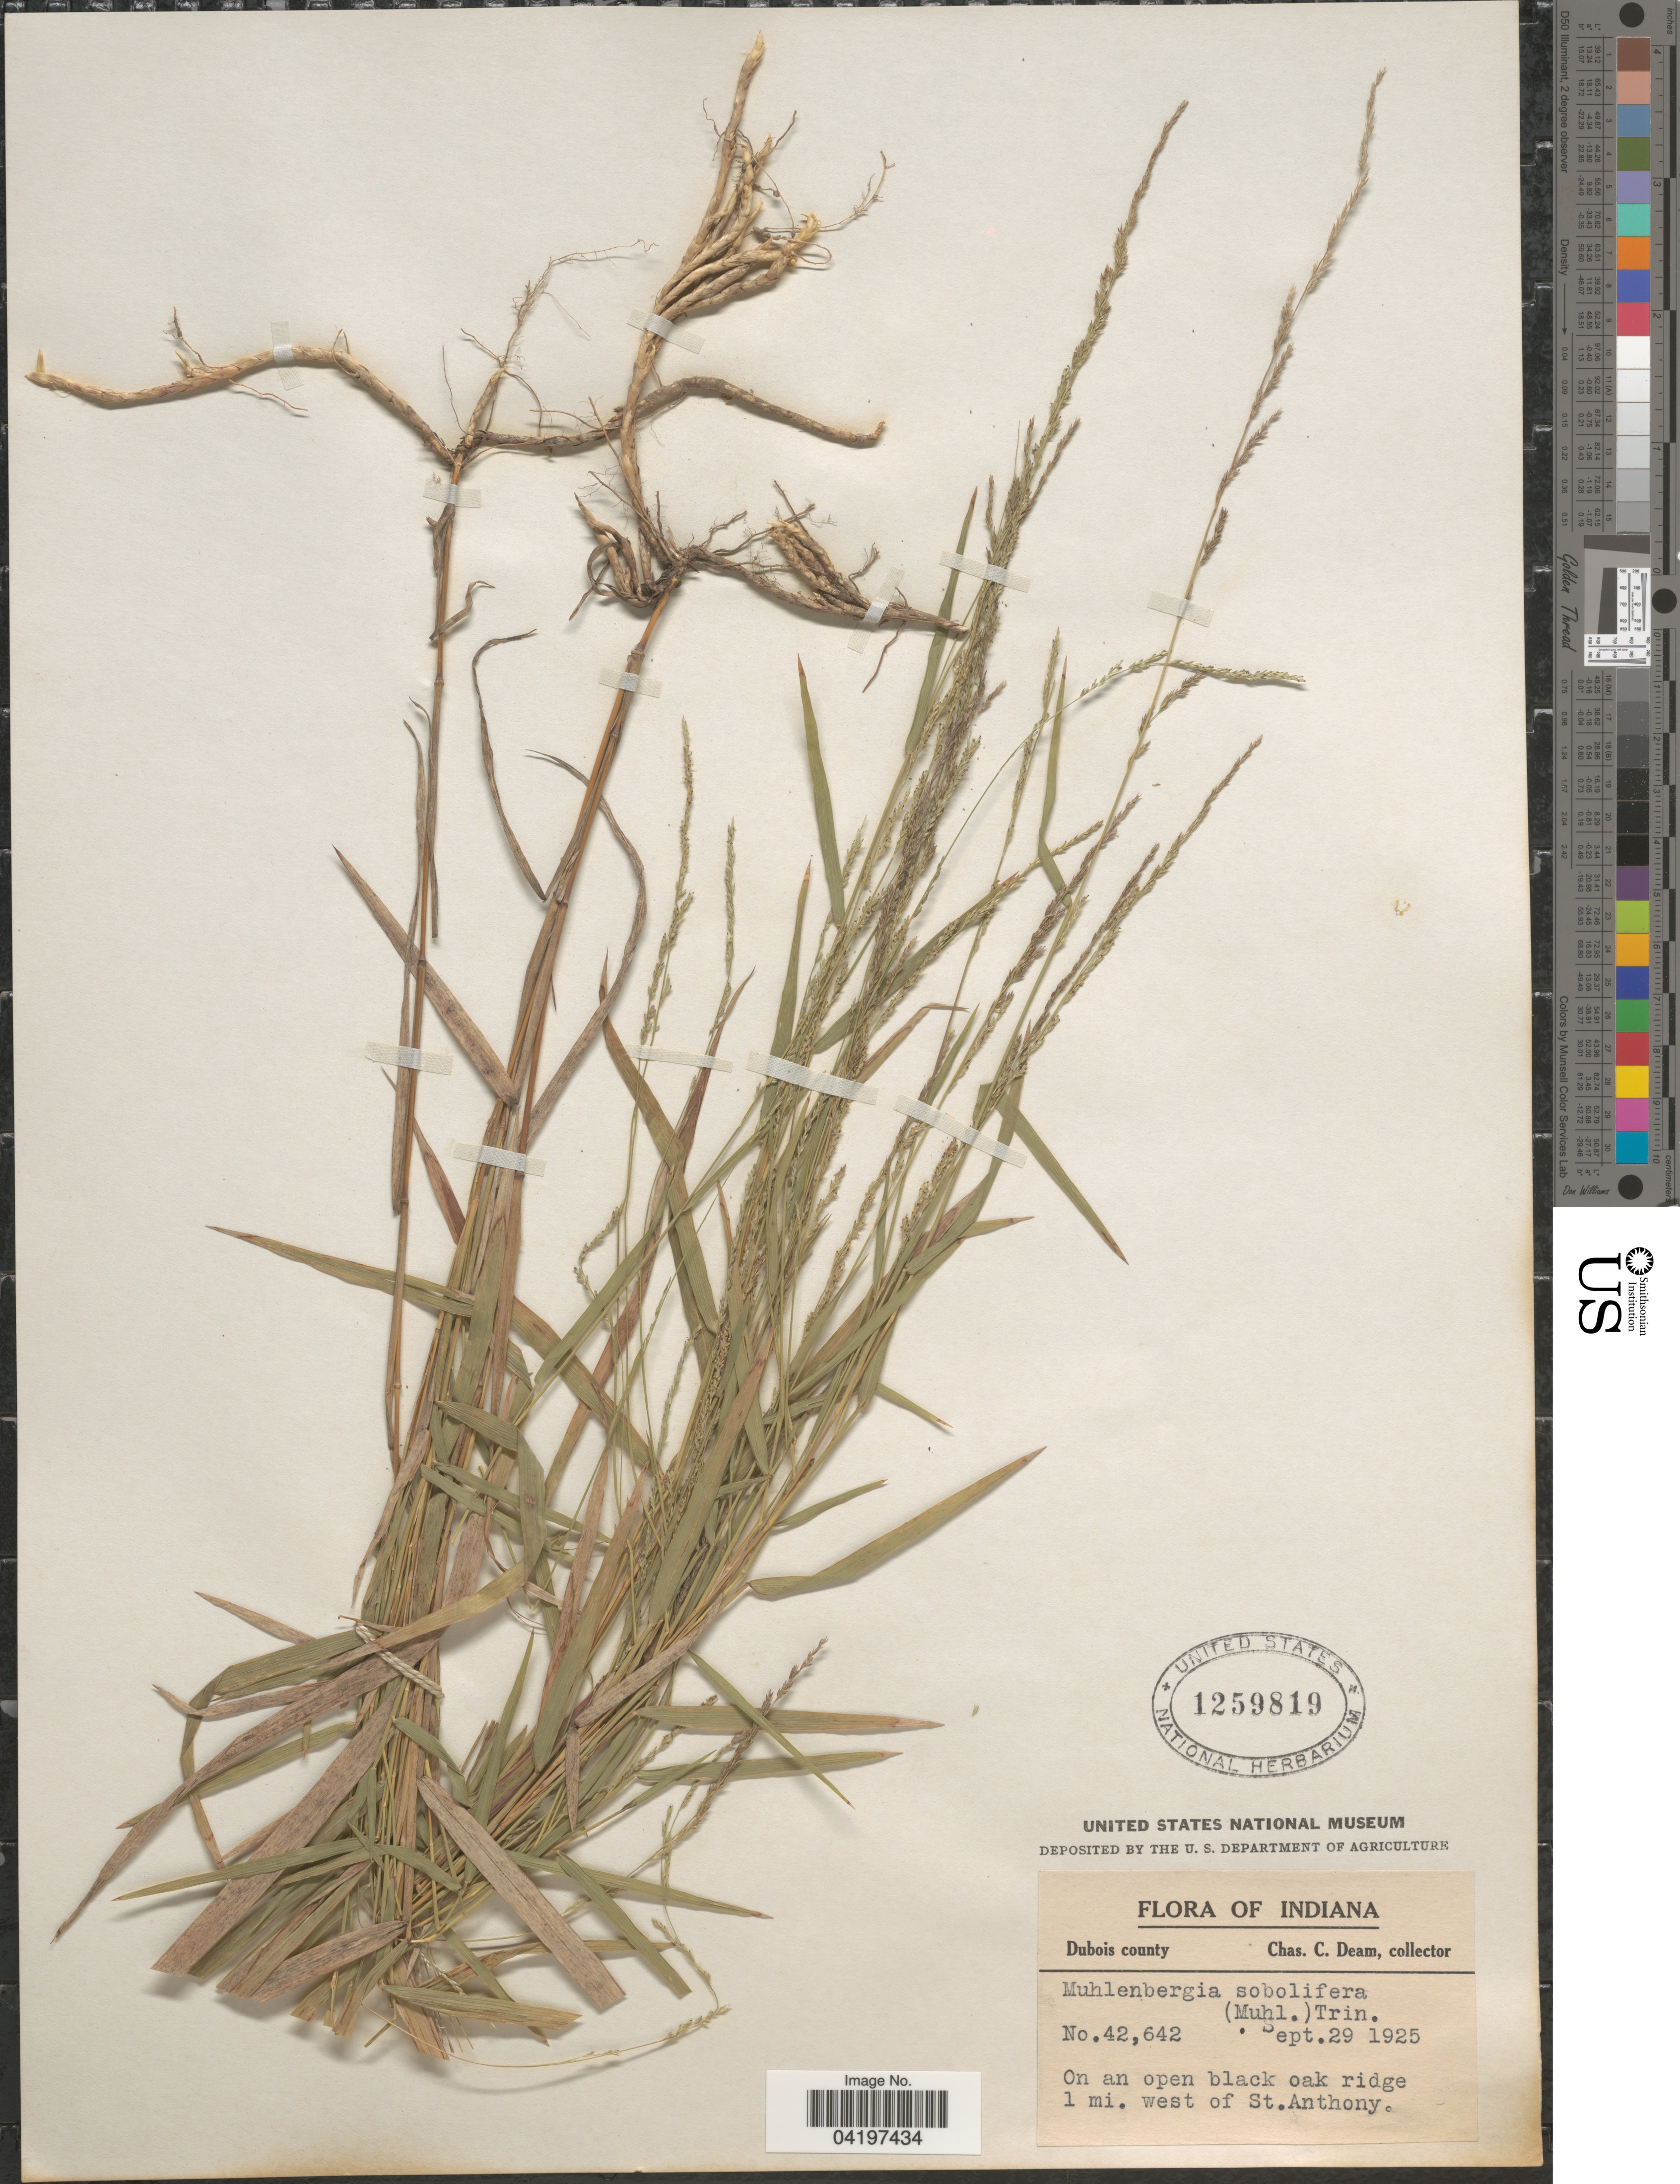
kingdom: Plantae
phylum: Tracheophyta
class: Liliopsida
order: Poales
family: Poaceae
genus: Muhlenbergia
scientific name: Muhlenbergia sobolifera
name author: (Muhl. ex Willd.) Trin.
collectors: C. C. Deam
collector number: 42642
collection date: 1925-09-29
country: United States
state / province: Indiana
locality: Dubis county. On an open black oak ridge 1 mi. west of St. Anthony.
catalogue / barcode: US 1259819